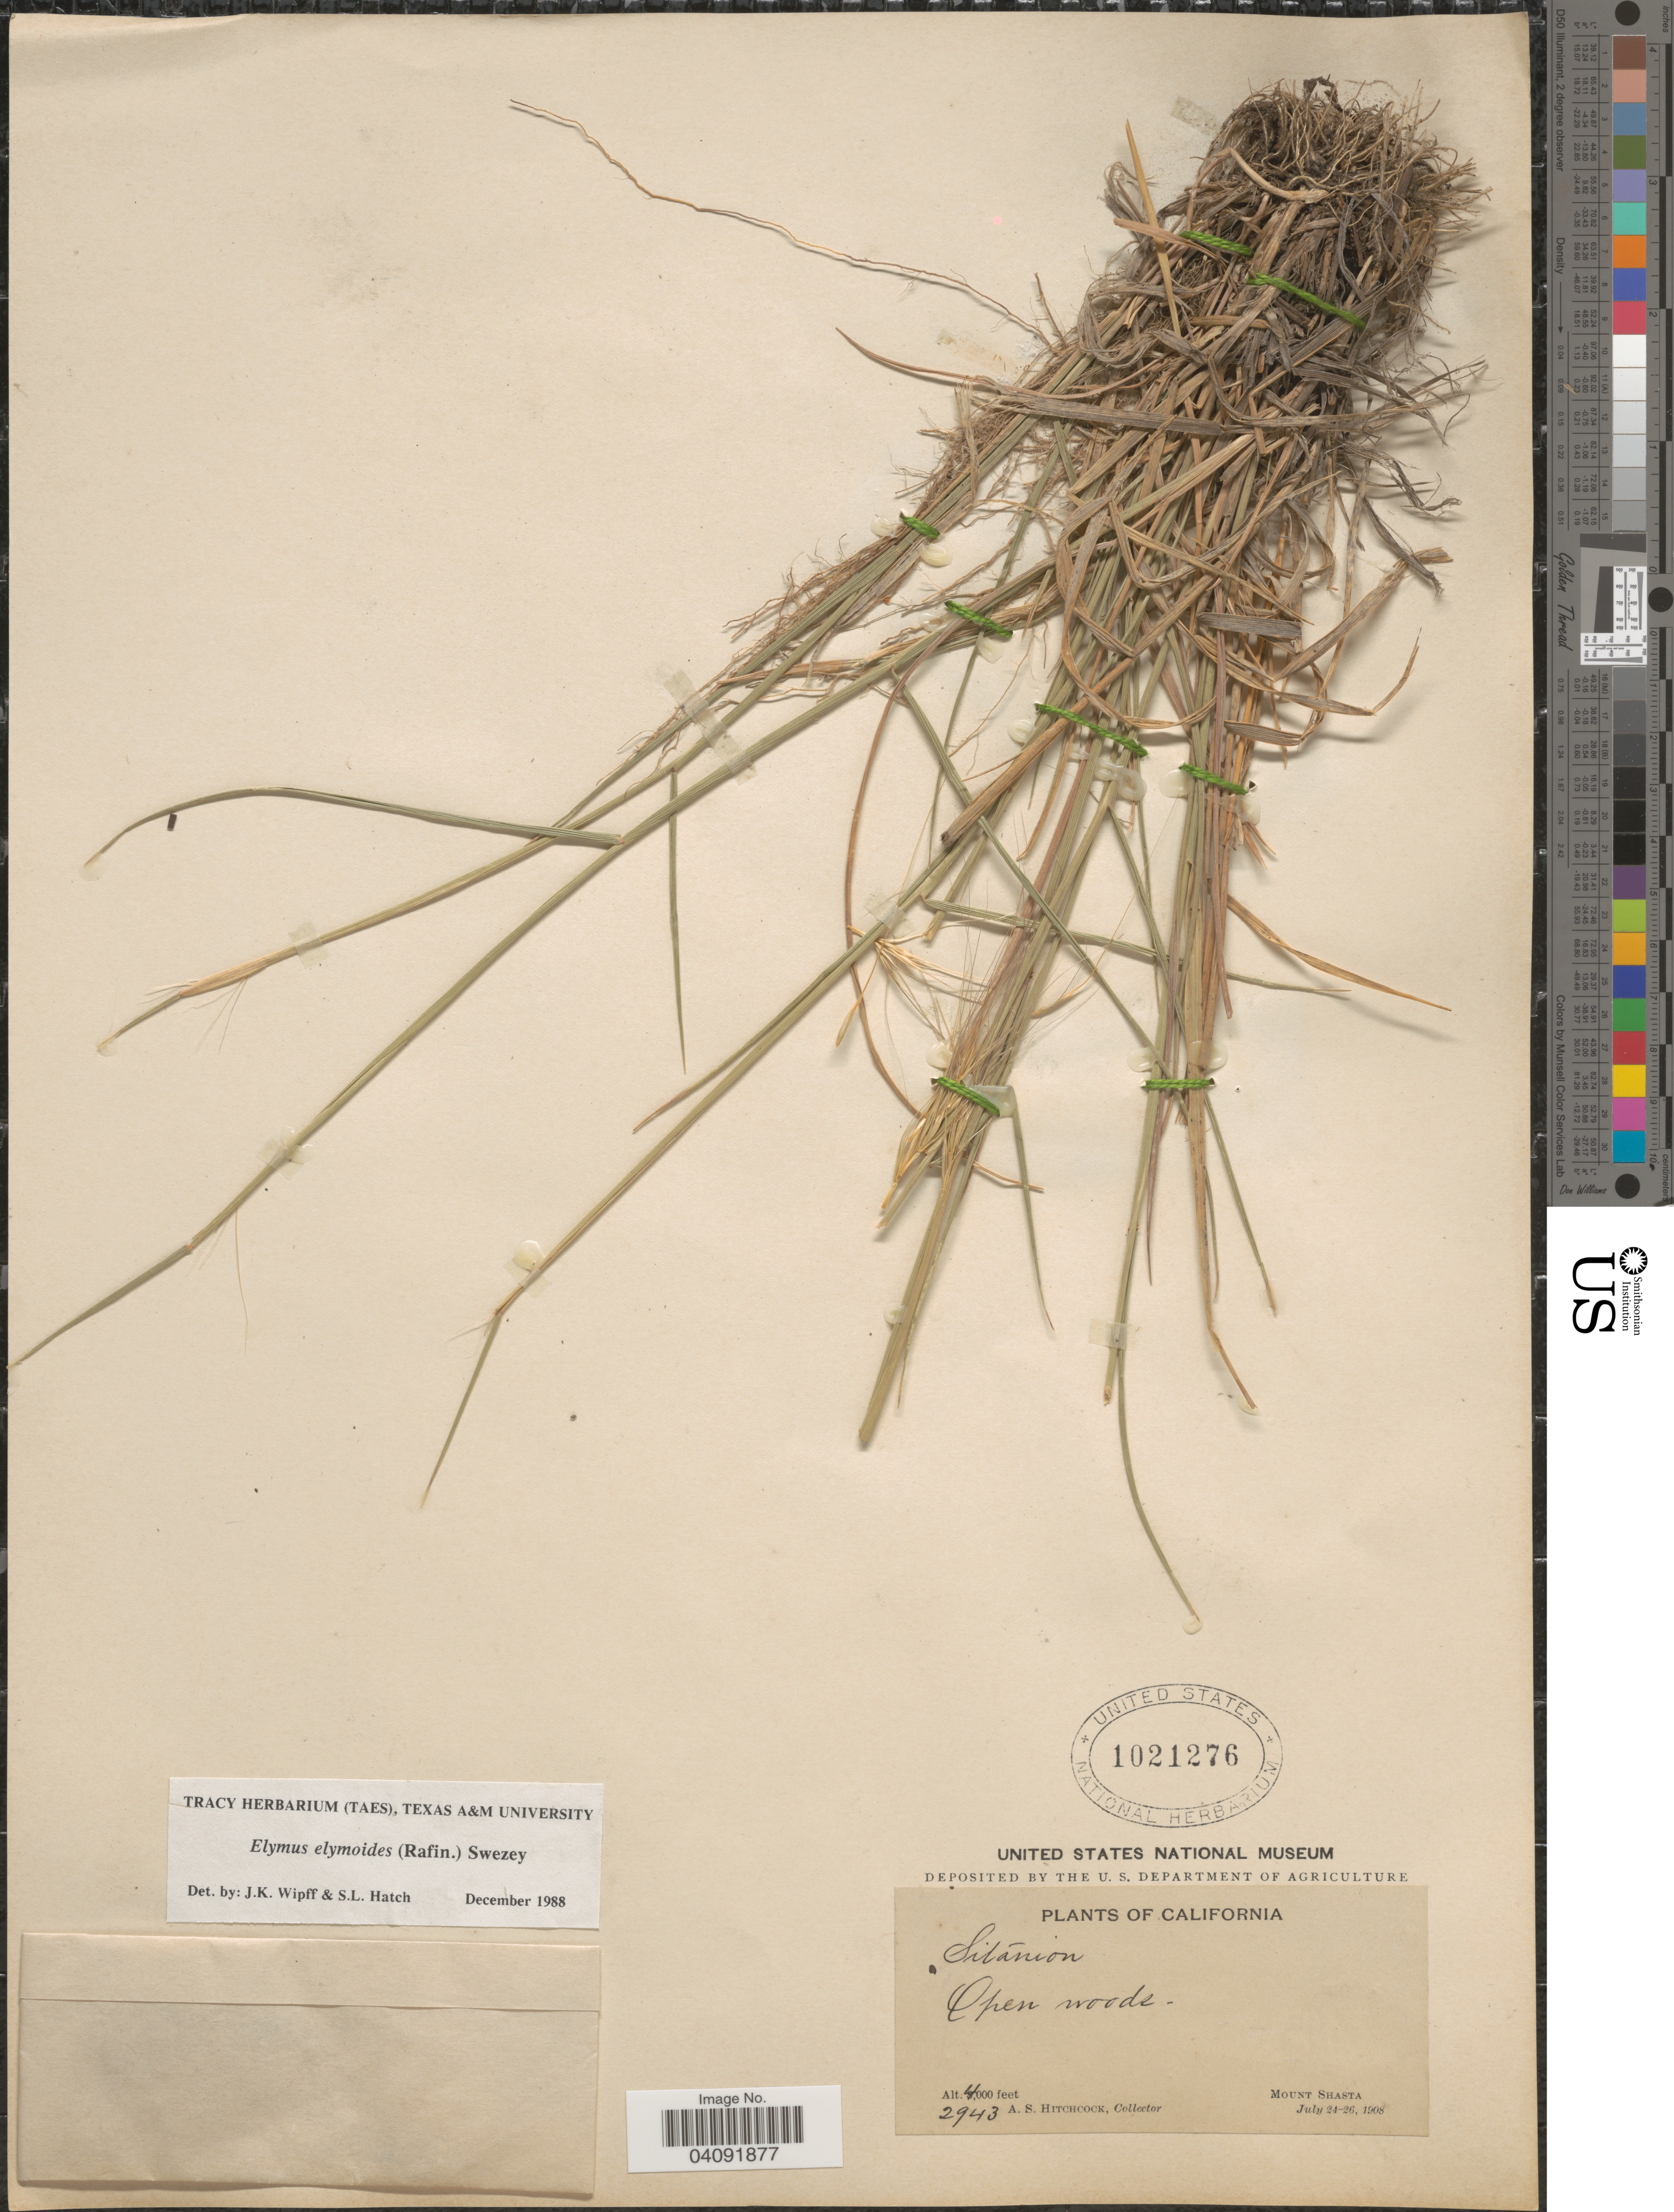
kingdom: Plantae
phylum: Tracheophyta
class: Liliopsida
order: Poales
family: Poaceae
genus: Elymus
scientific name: Elymus elymoides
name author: (Raf.) Swezey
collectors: A. S. Hitchcock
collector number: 2943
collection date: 1908-07-24/1908-07-26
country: United States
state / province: California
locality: Open woods. Mount Shasta.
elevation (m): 1219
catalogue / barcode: US 1021276